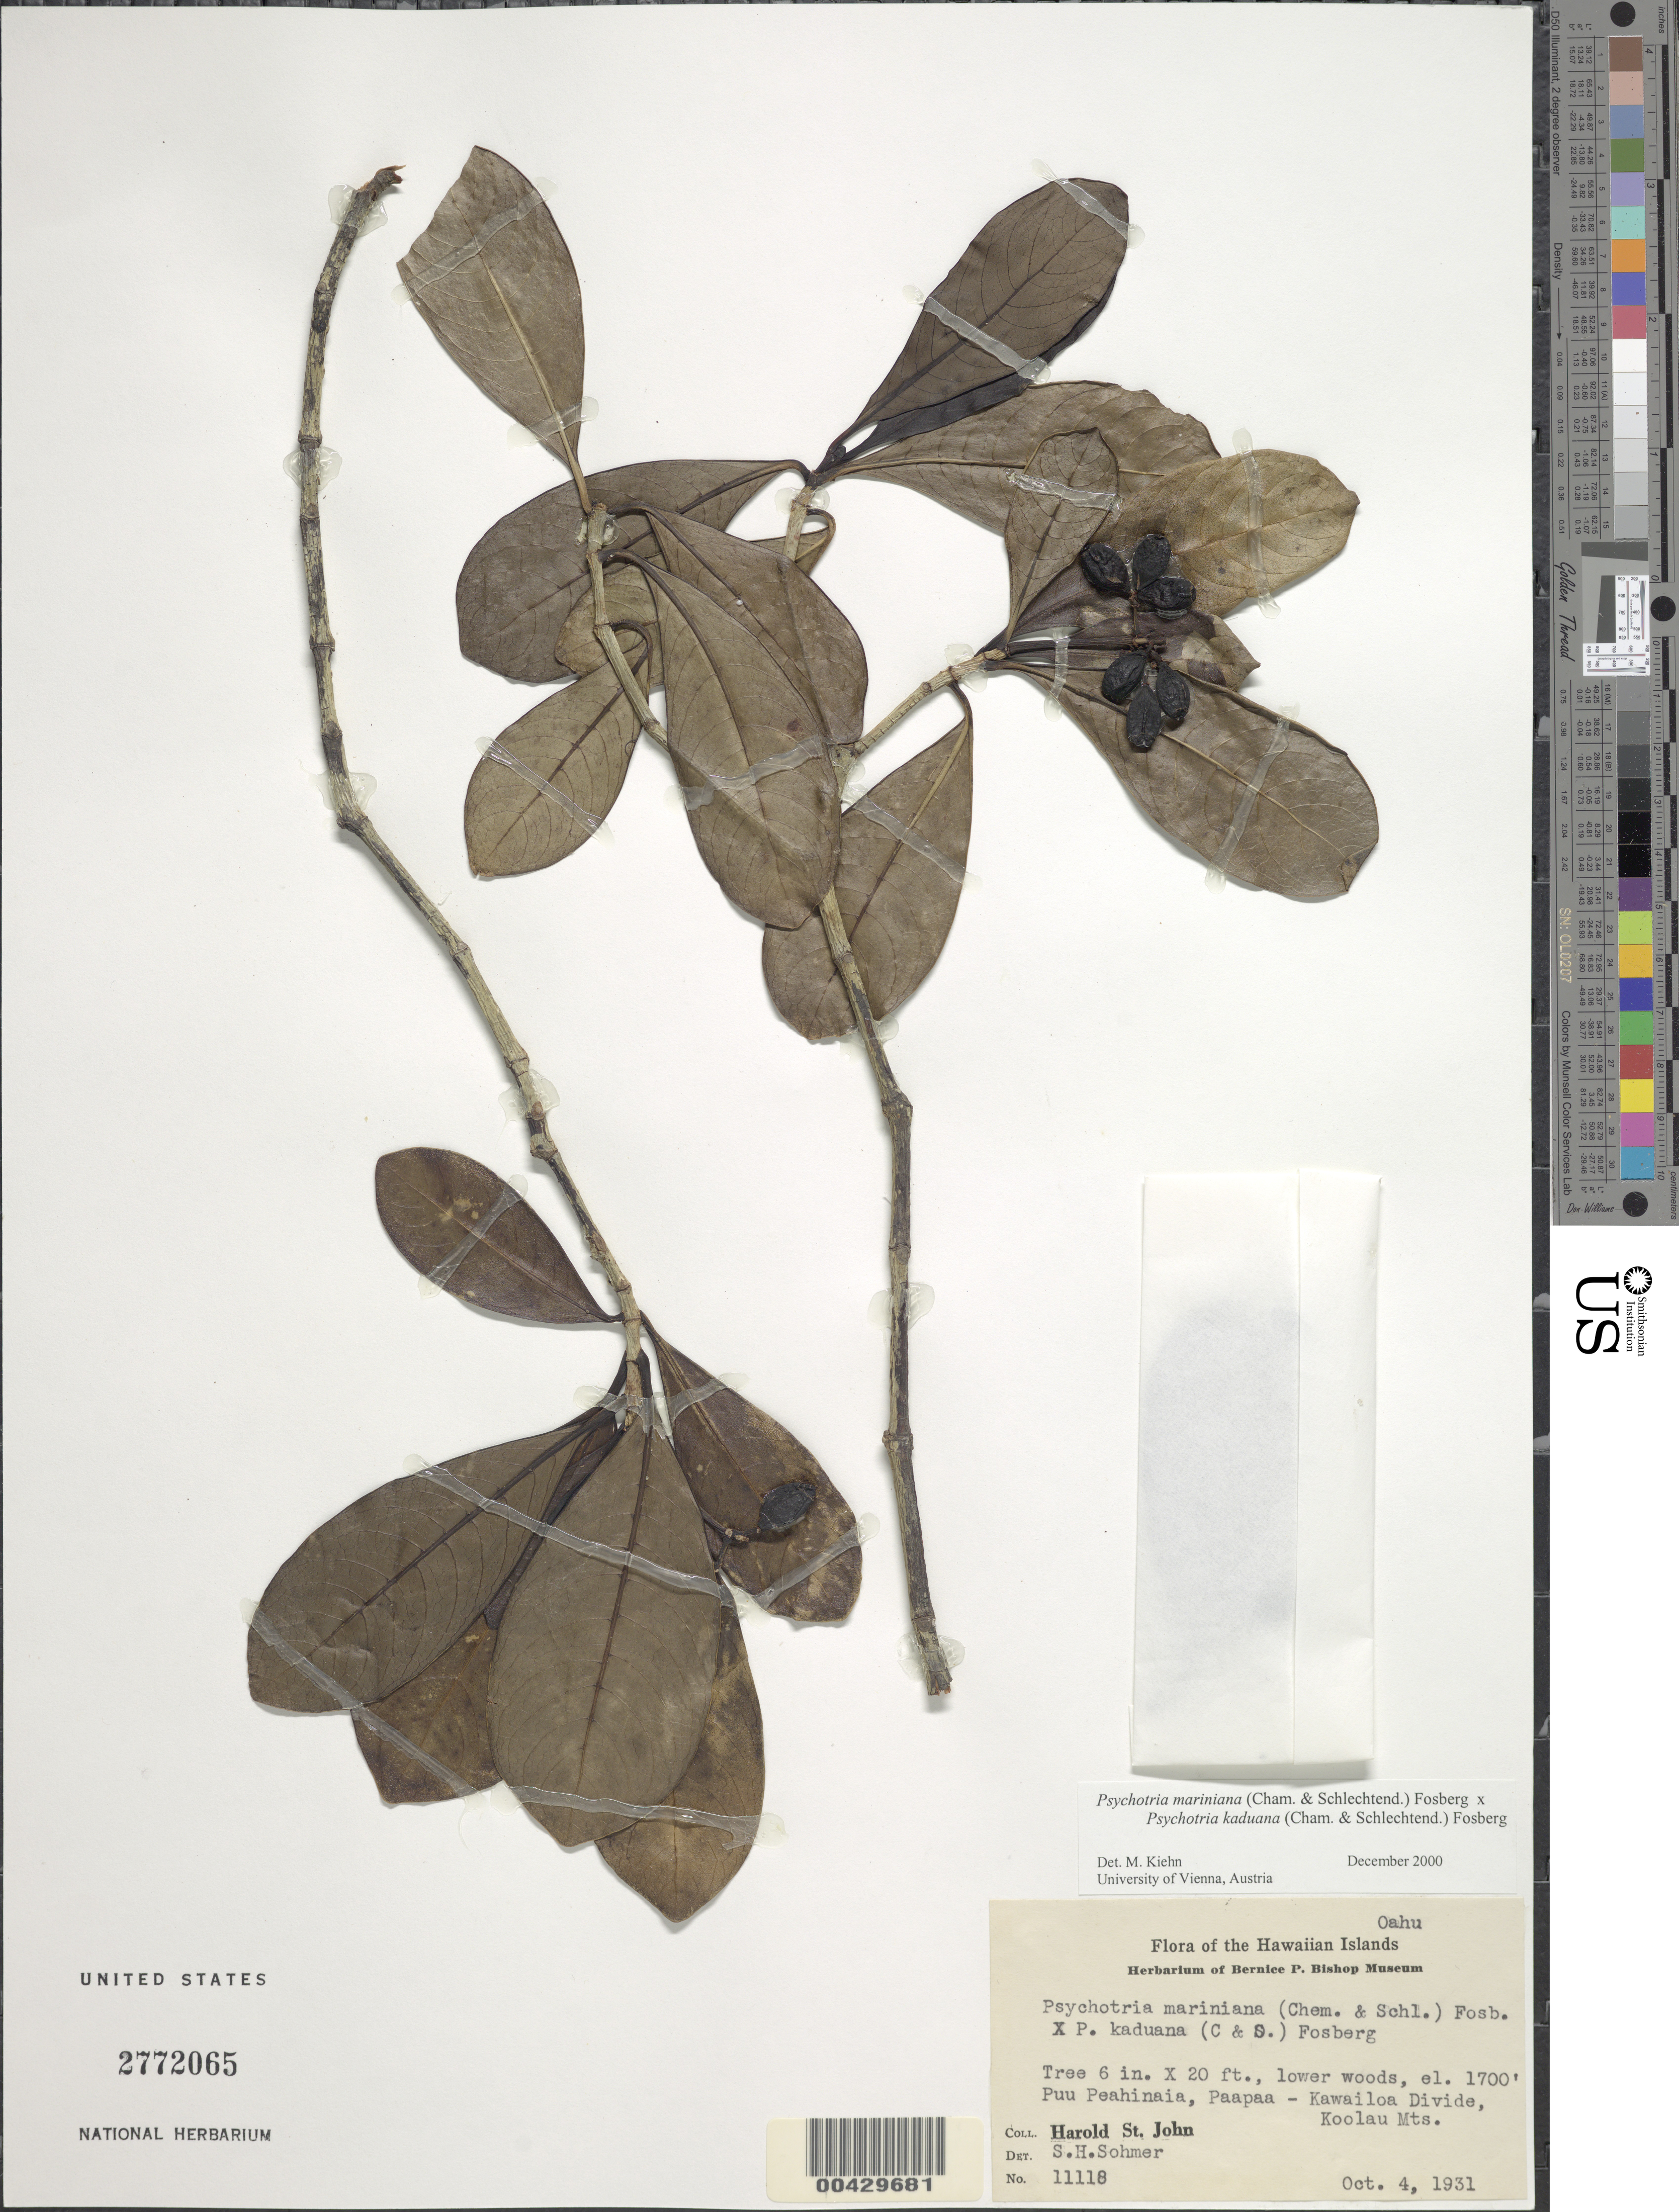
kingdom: Plantae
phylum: Tracheophyta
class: Magnoliopsida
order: Gentianales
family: Rubiaceae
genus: Psychotria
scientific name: Psychotria kaduana x P. mariniana (Cham. & Schltdl.) Fosberg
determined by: Sohmer, S. H.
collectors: H. St. John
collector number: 11118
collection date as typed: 4 Oct 1931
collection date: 1931-10-04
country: United States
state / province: Hawaii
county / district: Honolulu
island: Oahu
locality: Puu Peahinaia, Paapaa-Kawailoa Divide, Koolau Mountains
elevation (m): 518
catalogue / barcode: US 2772065